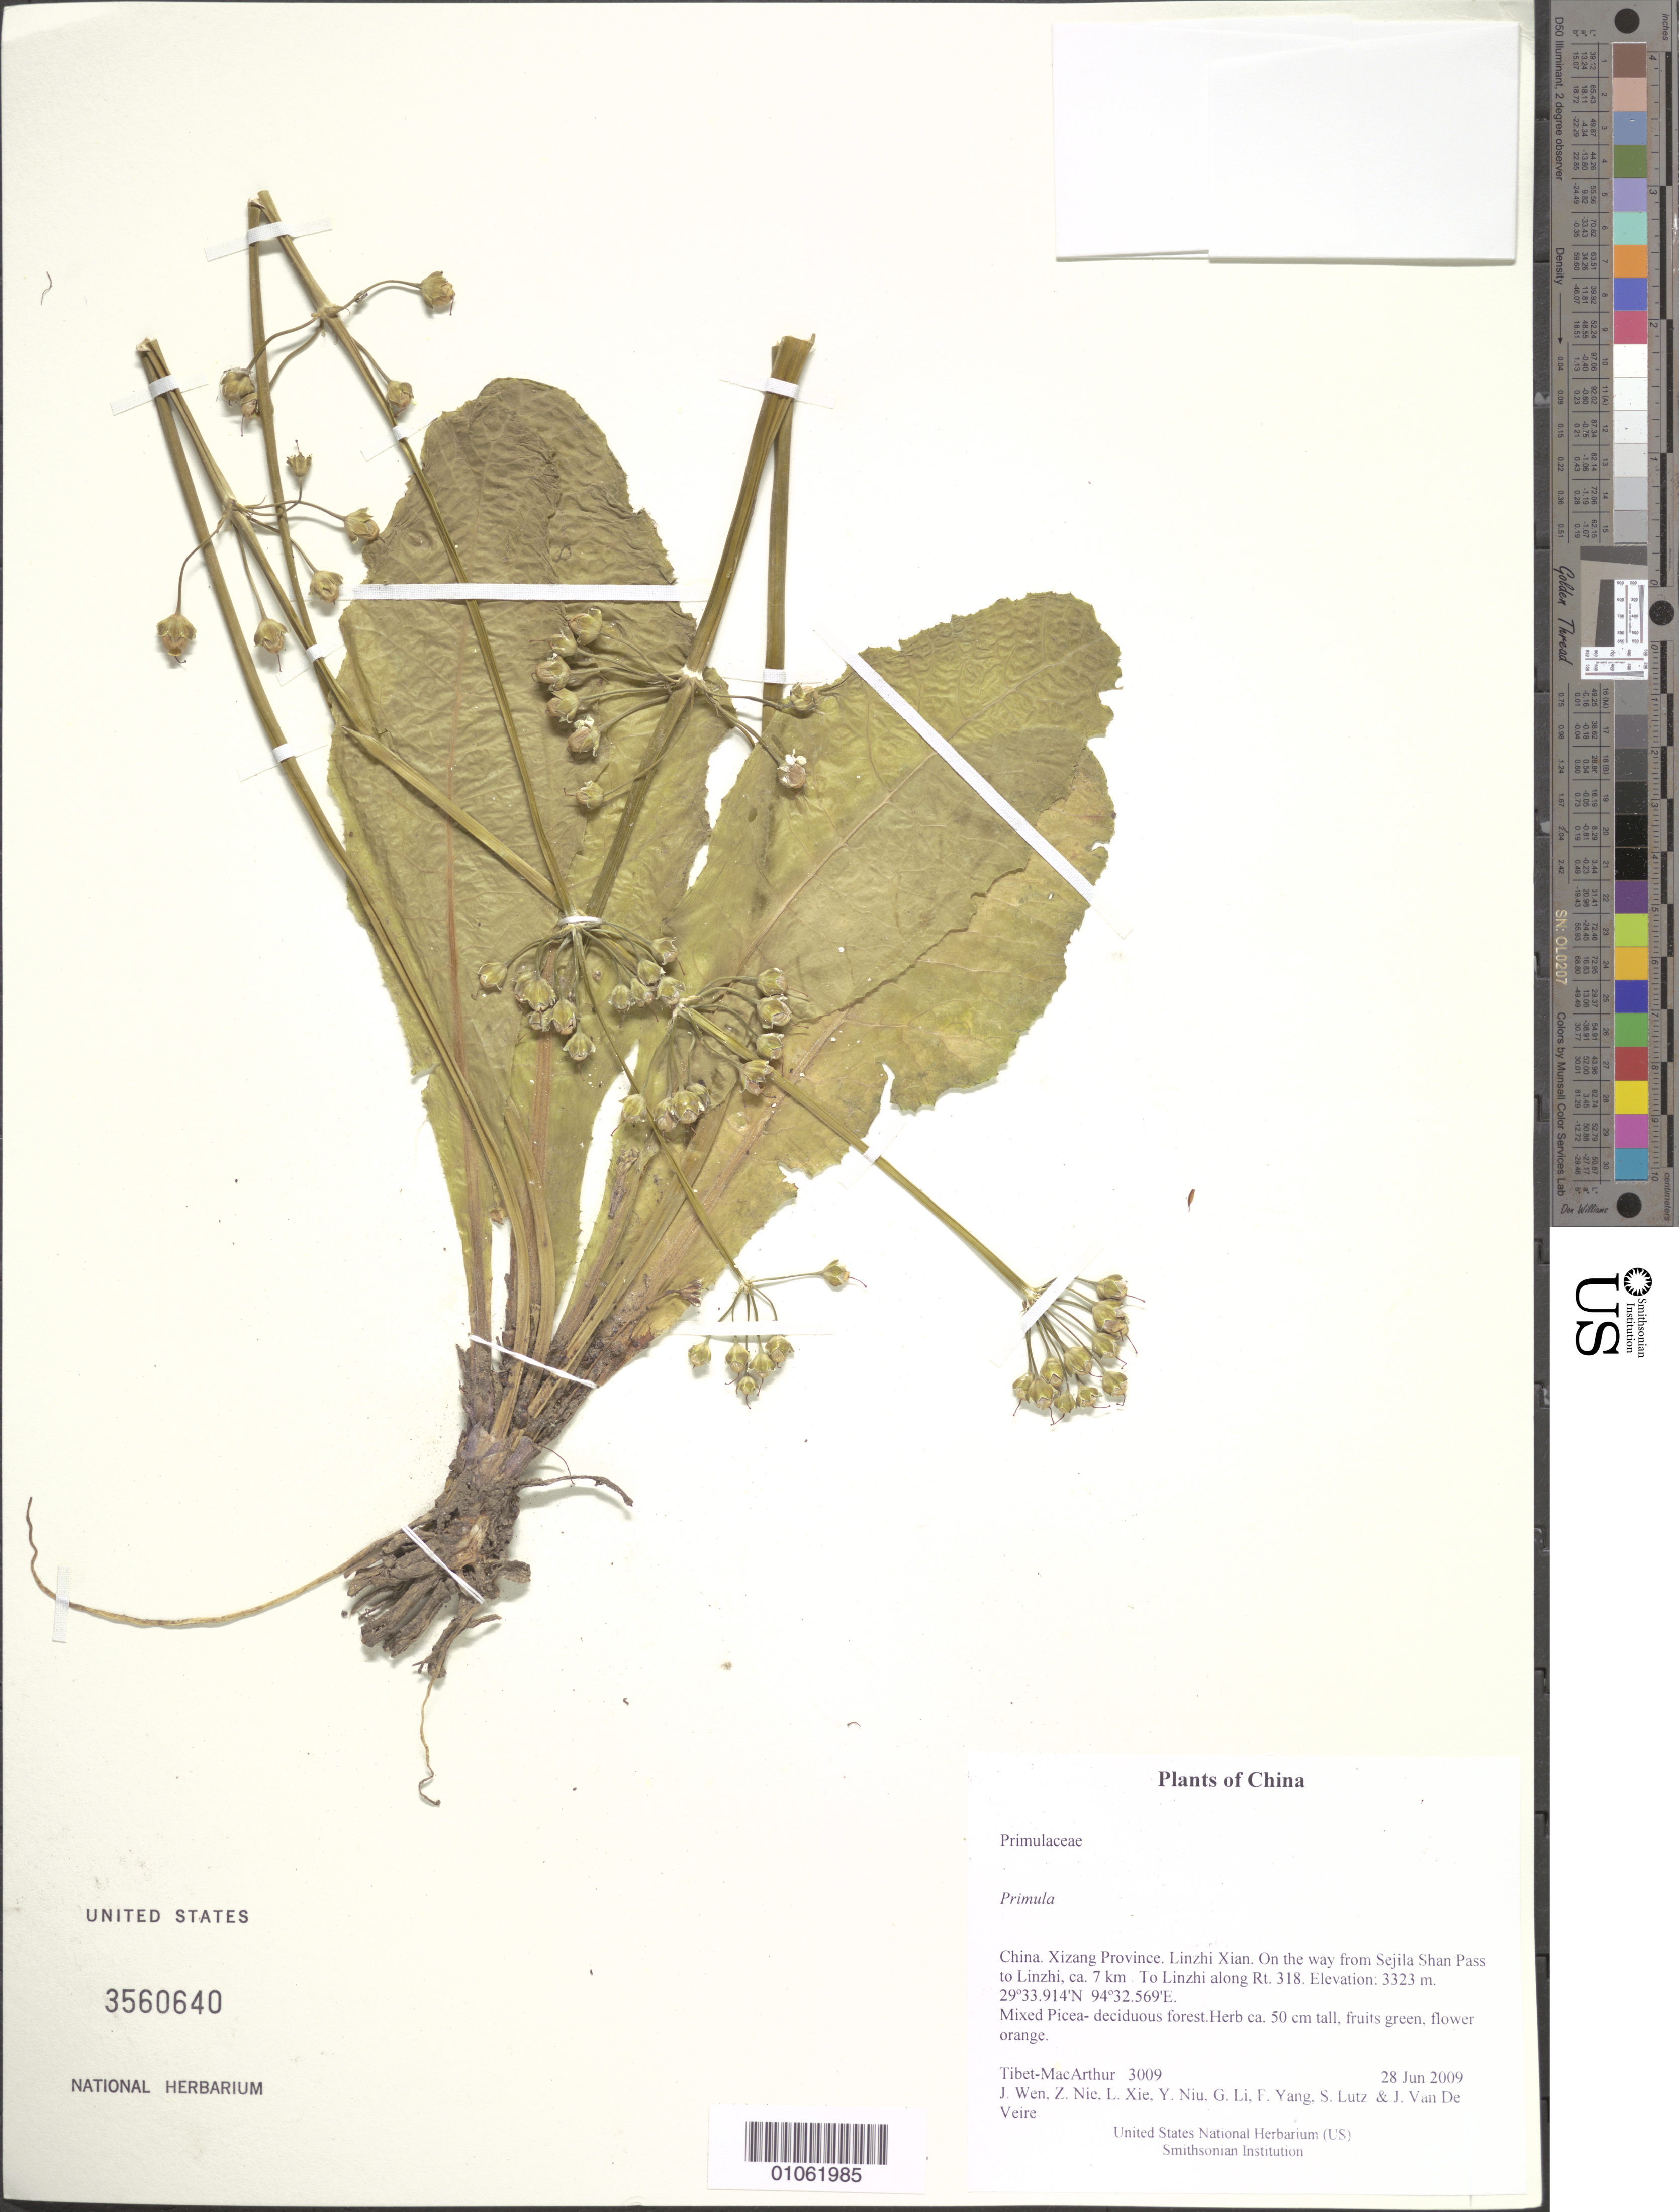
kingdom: Plantae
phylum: Tracheophyta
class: Magnoliopsida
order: Ericales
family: Primulaceae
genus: Primula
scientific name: Primula sp.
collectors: Tibet-MacArthur, J. Wen, Z. Nie, L. Xie, Y. Niu, G. Li, F. Yang, S. Lutz & J. Van De Veire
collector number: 3009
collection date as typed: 28 Jun 2009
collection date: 2009-06-28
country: China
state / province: Xizang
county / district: Linzhi Xian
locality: On the way from Sejila Shan Pass to Linzhi, ca. 7 km . To Linzhi along Rt. 318.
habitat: Mixed Picea- deciduous forest.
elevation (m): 3323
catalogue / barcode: US 3560640